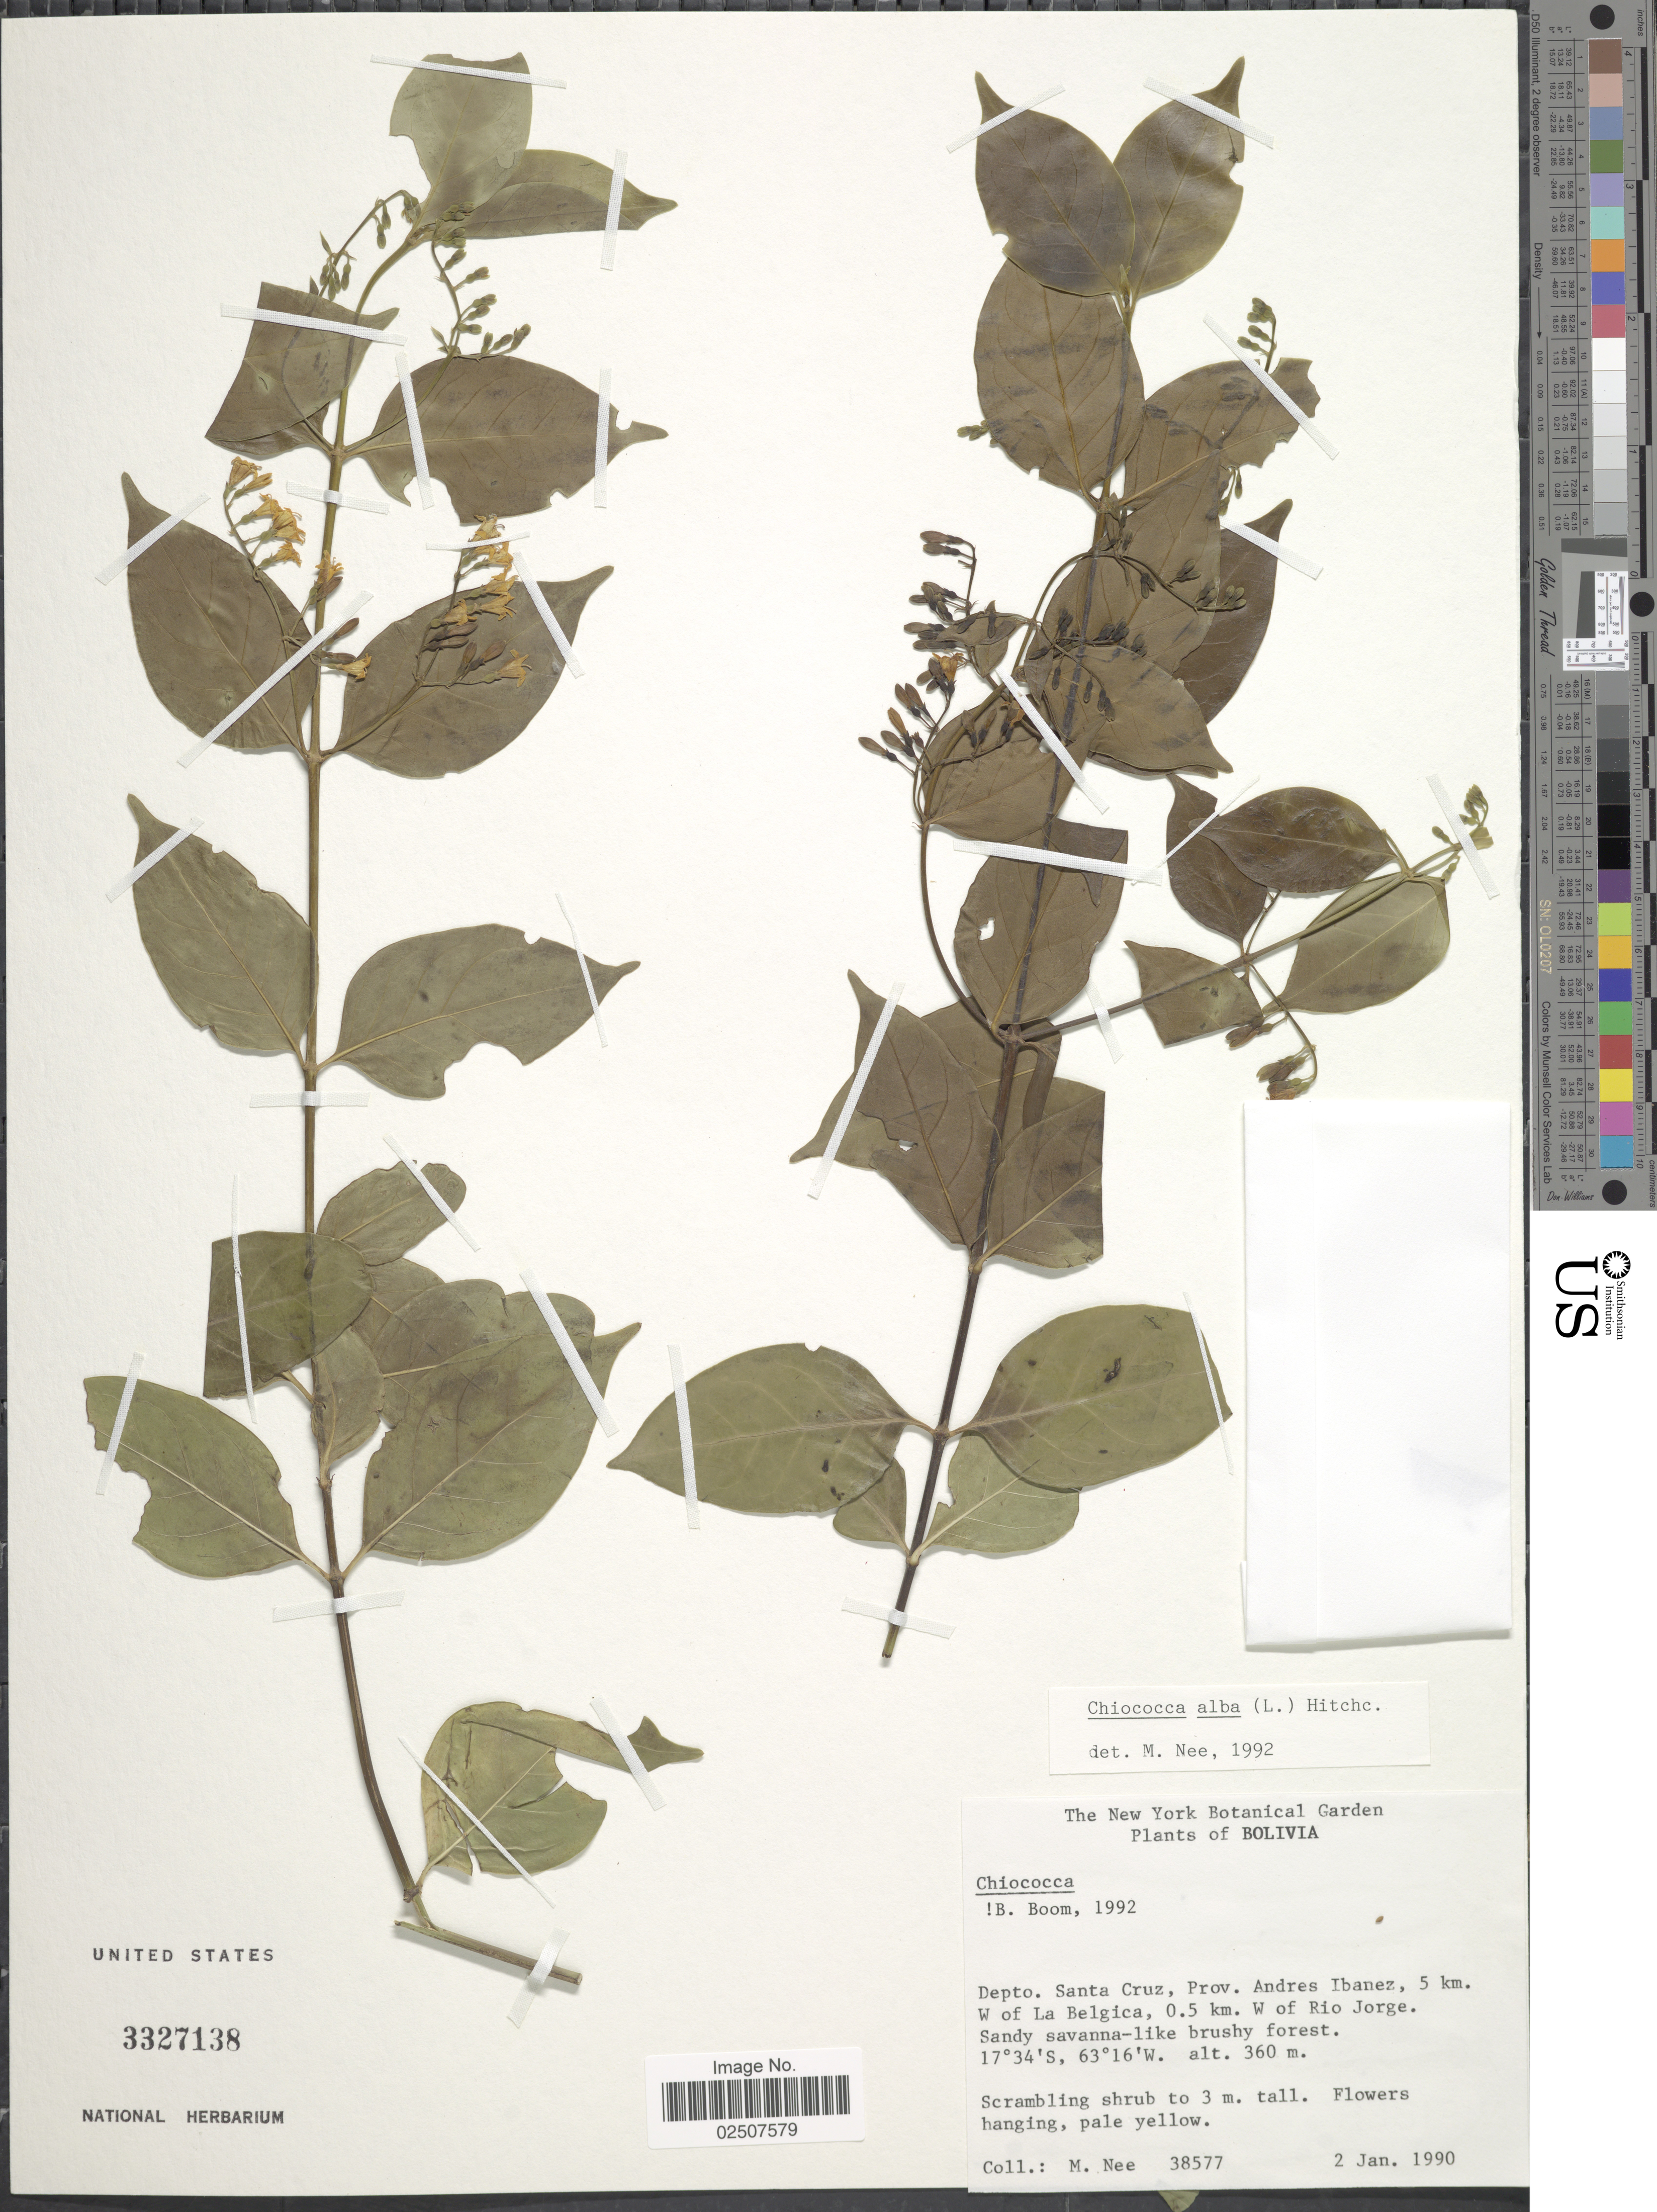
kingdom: Plantae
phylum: Tracheophyta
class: Magnoliopsida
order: Gentianales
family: Rubiaceae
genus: Chiococca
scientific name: Chiococca alba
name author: (L.) Hitchc.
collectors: M. Nee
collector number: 38577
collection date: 1990-01-02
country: Bolivia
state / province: Santa Cruz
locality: Depto. Santa Cruz, Prov. Anres Ibanez, 5 km. W of La Belgica, 0.5 km. W of Rio Jorge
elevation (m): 360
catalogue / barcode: US 3327138